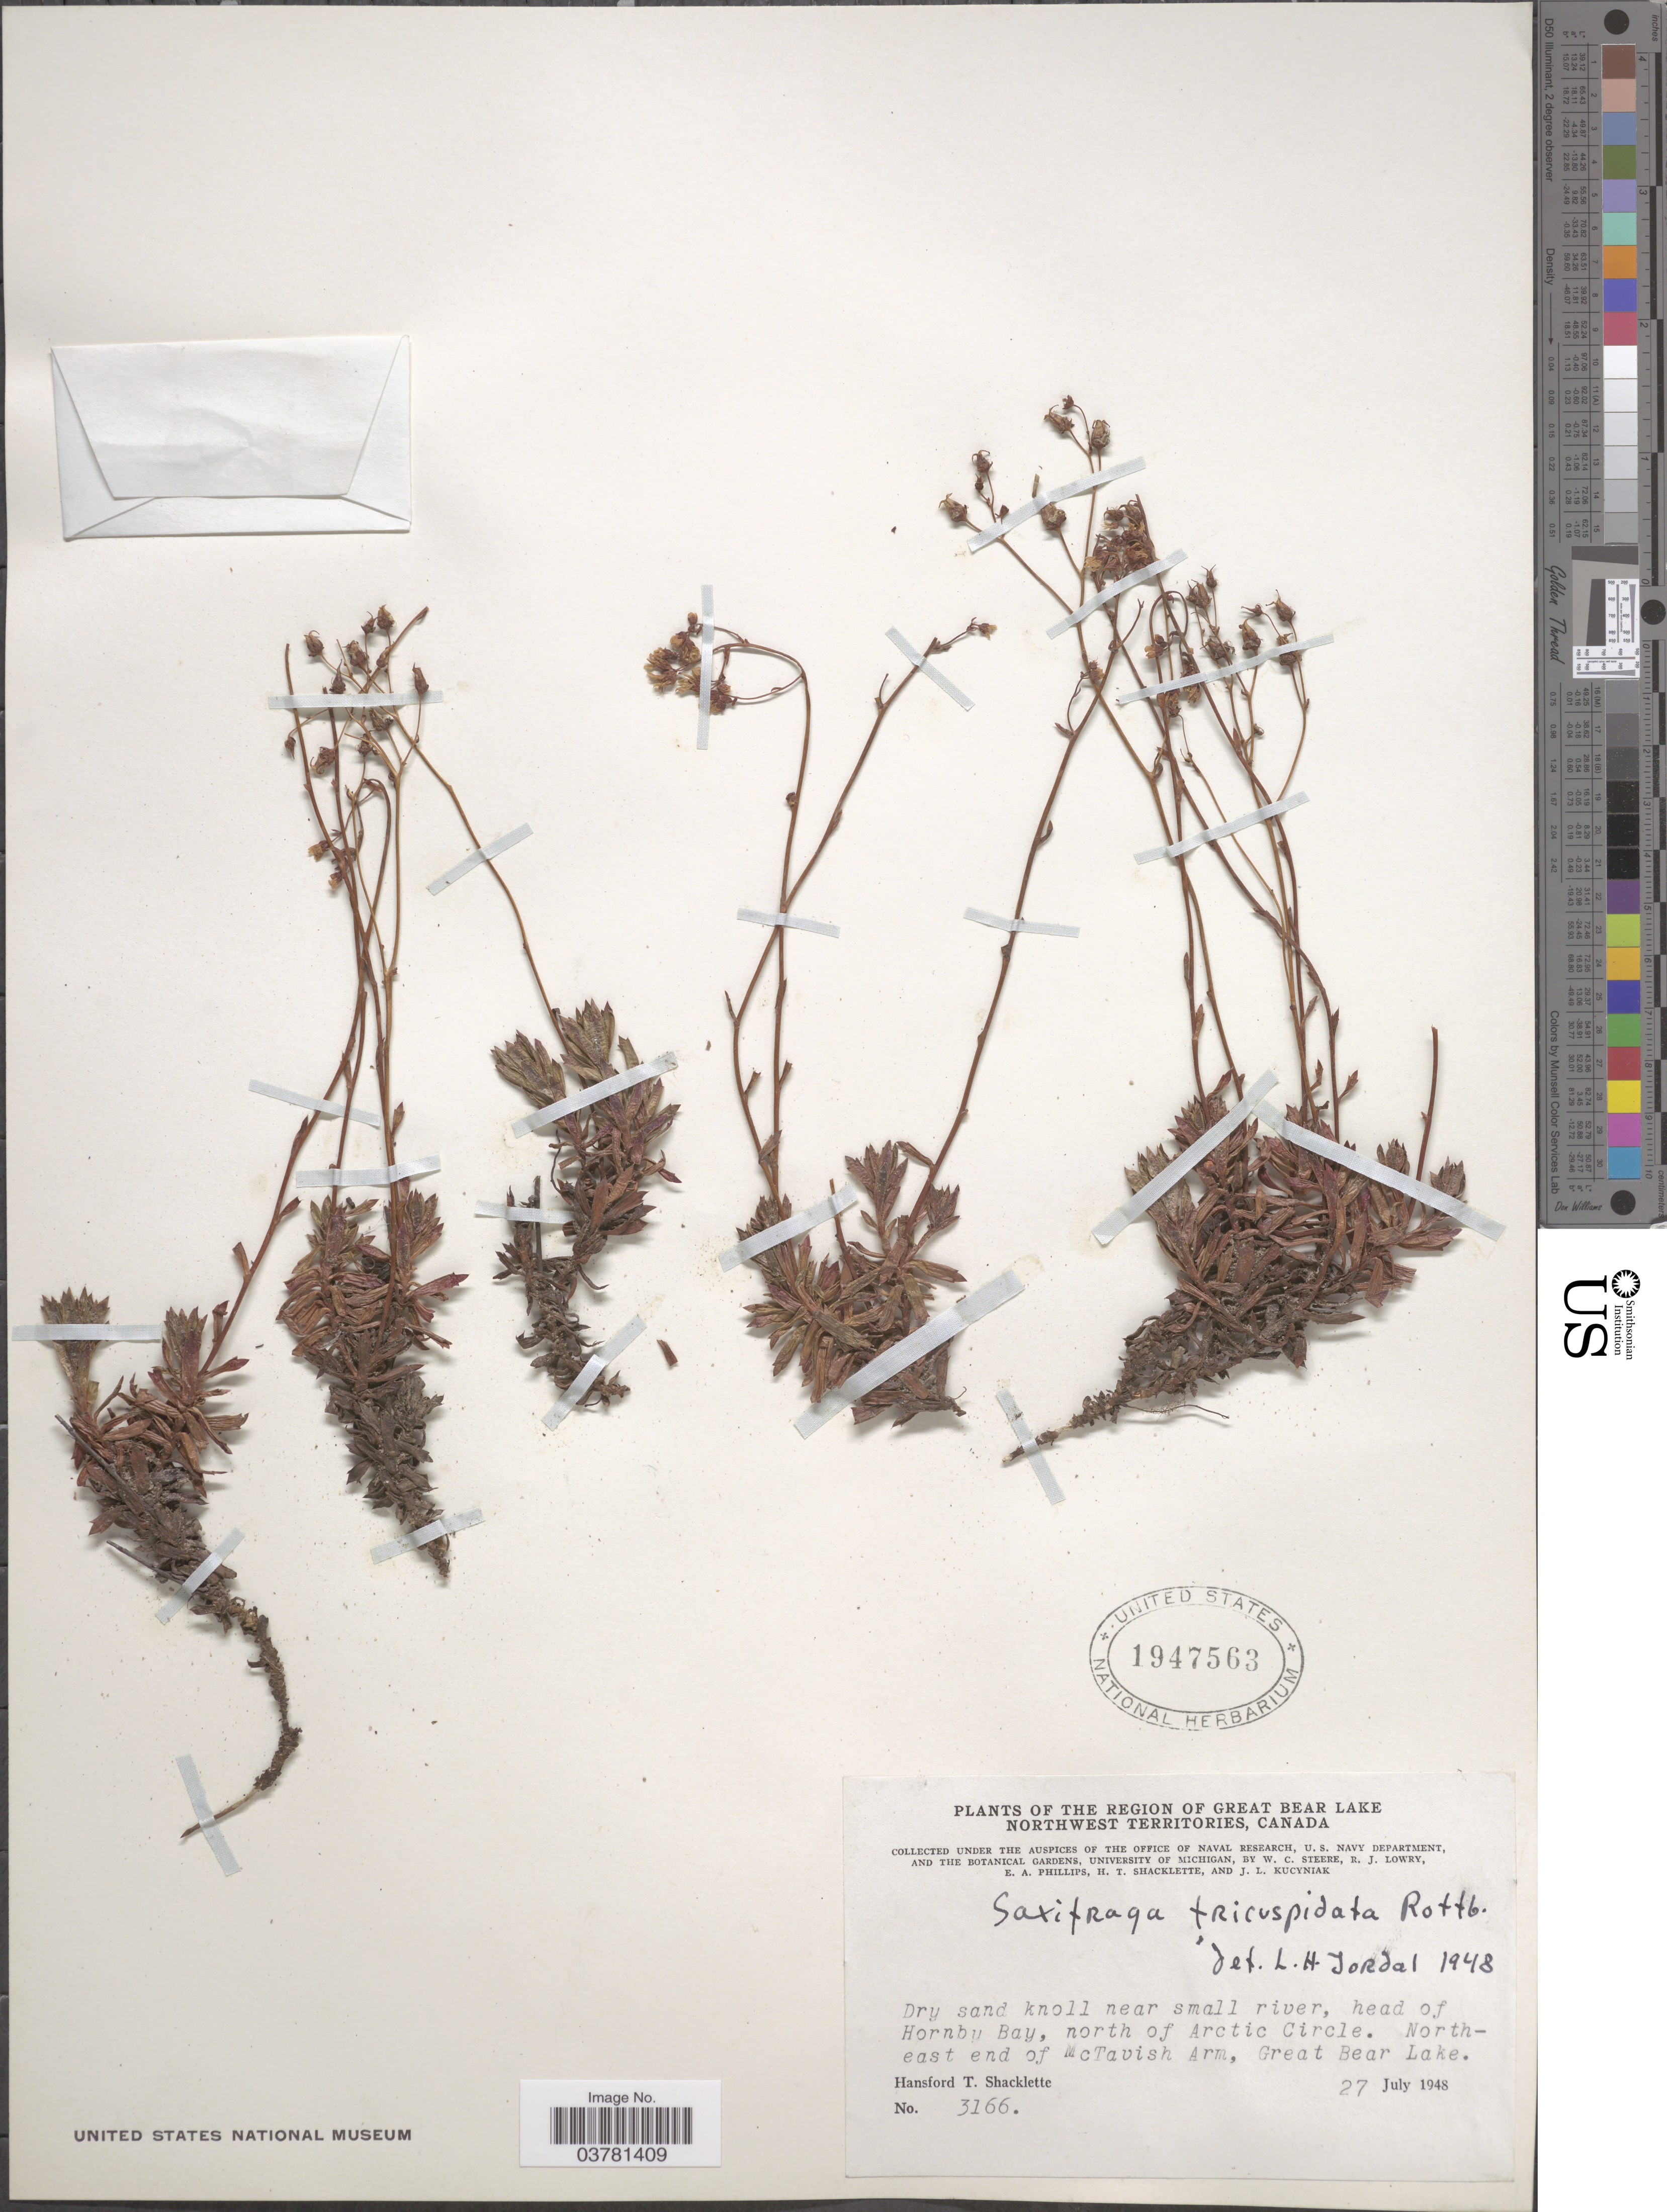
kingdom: Plantae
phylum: Tracheophyta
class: Magnoliopsida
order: Saxifragales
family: Saxifragaceae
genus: Saxifraga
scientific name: Saxifraga tricuspidata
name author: Rottb.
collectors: W. C. Steere, R. Lowry, E. Phillips, H. Shacklette & J. Kucyniak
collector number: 3166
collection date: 1948-07-27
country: Canada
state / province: Northwest Territories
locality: The Region of Great Bear Lake. Dry sand knoll near small river, head of Hornby Bay, north of Arctic Circle. North-east end of McTavish Arm, Great Bear Lake.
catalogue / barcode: US 1947563